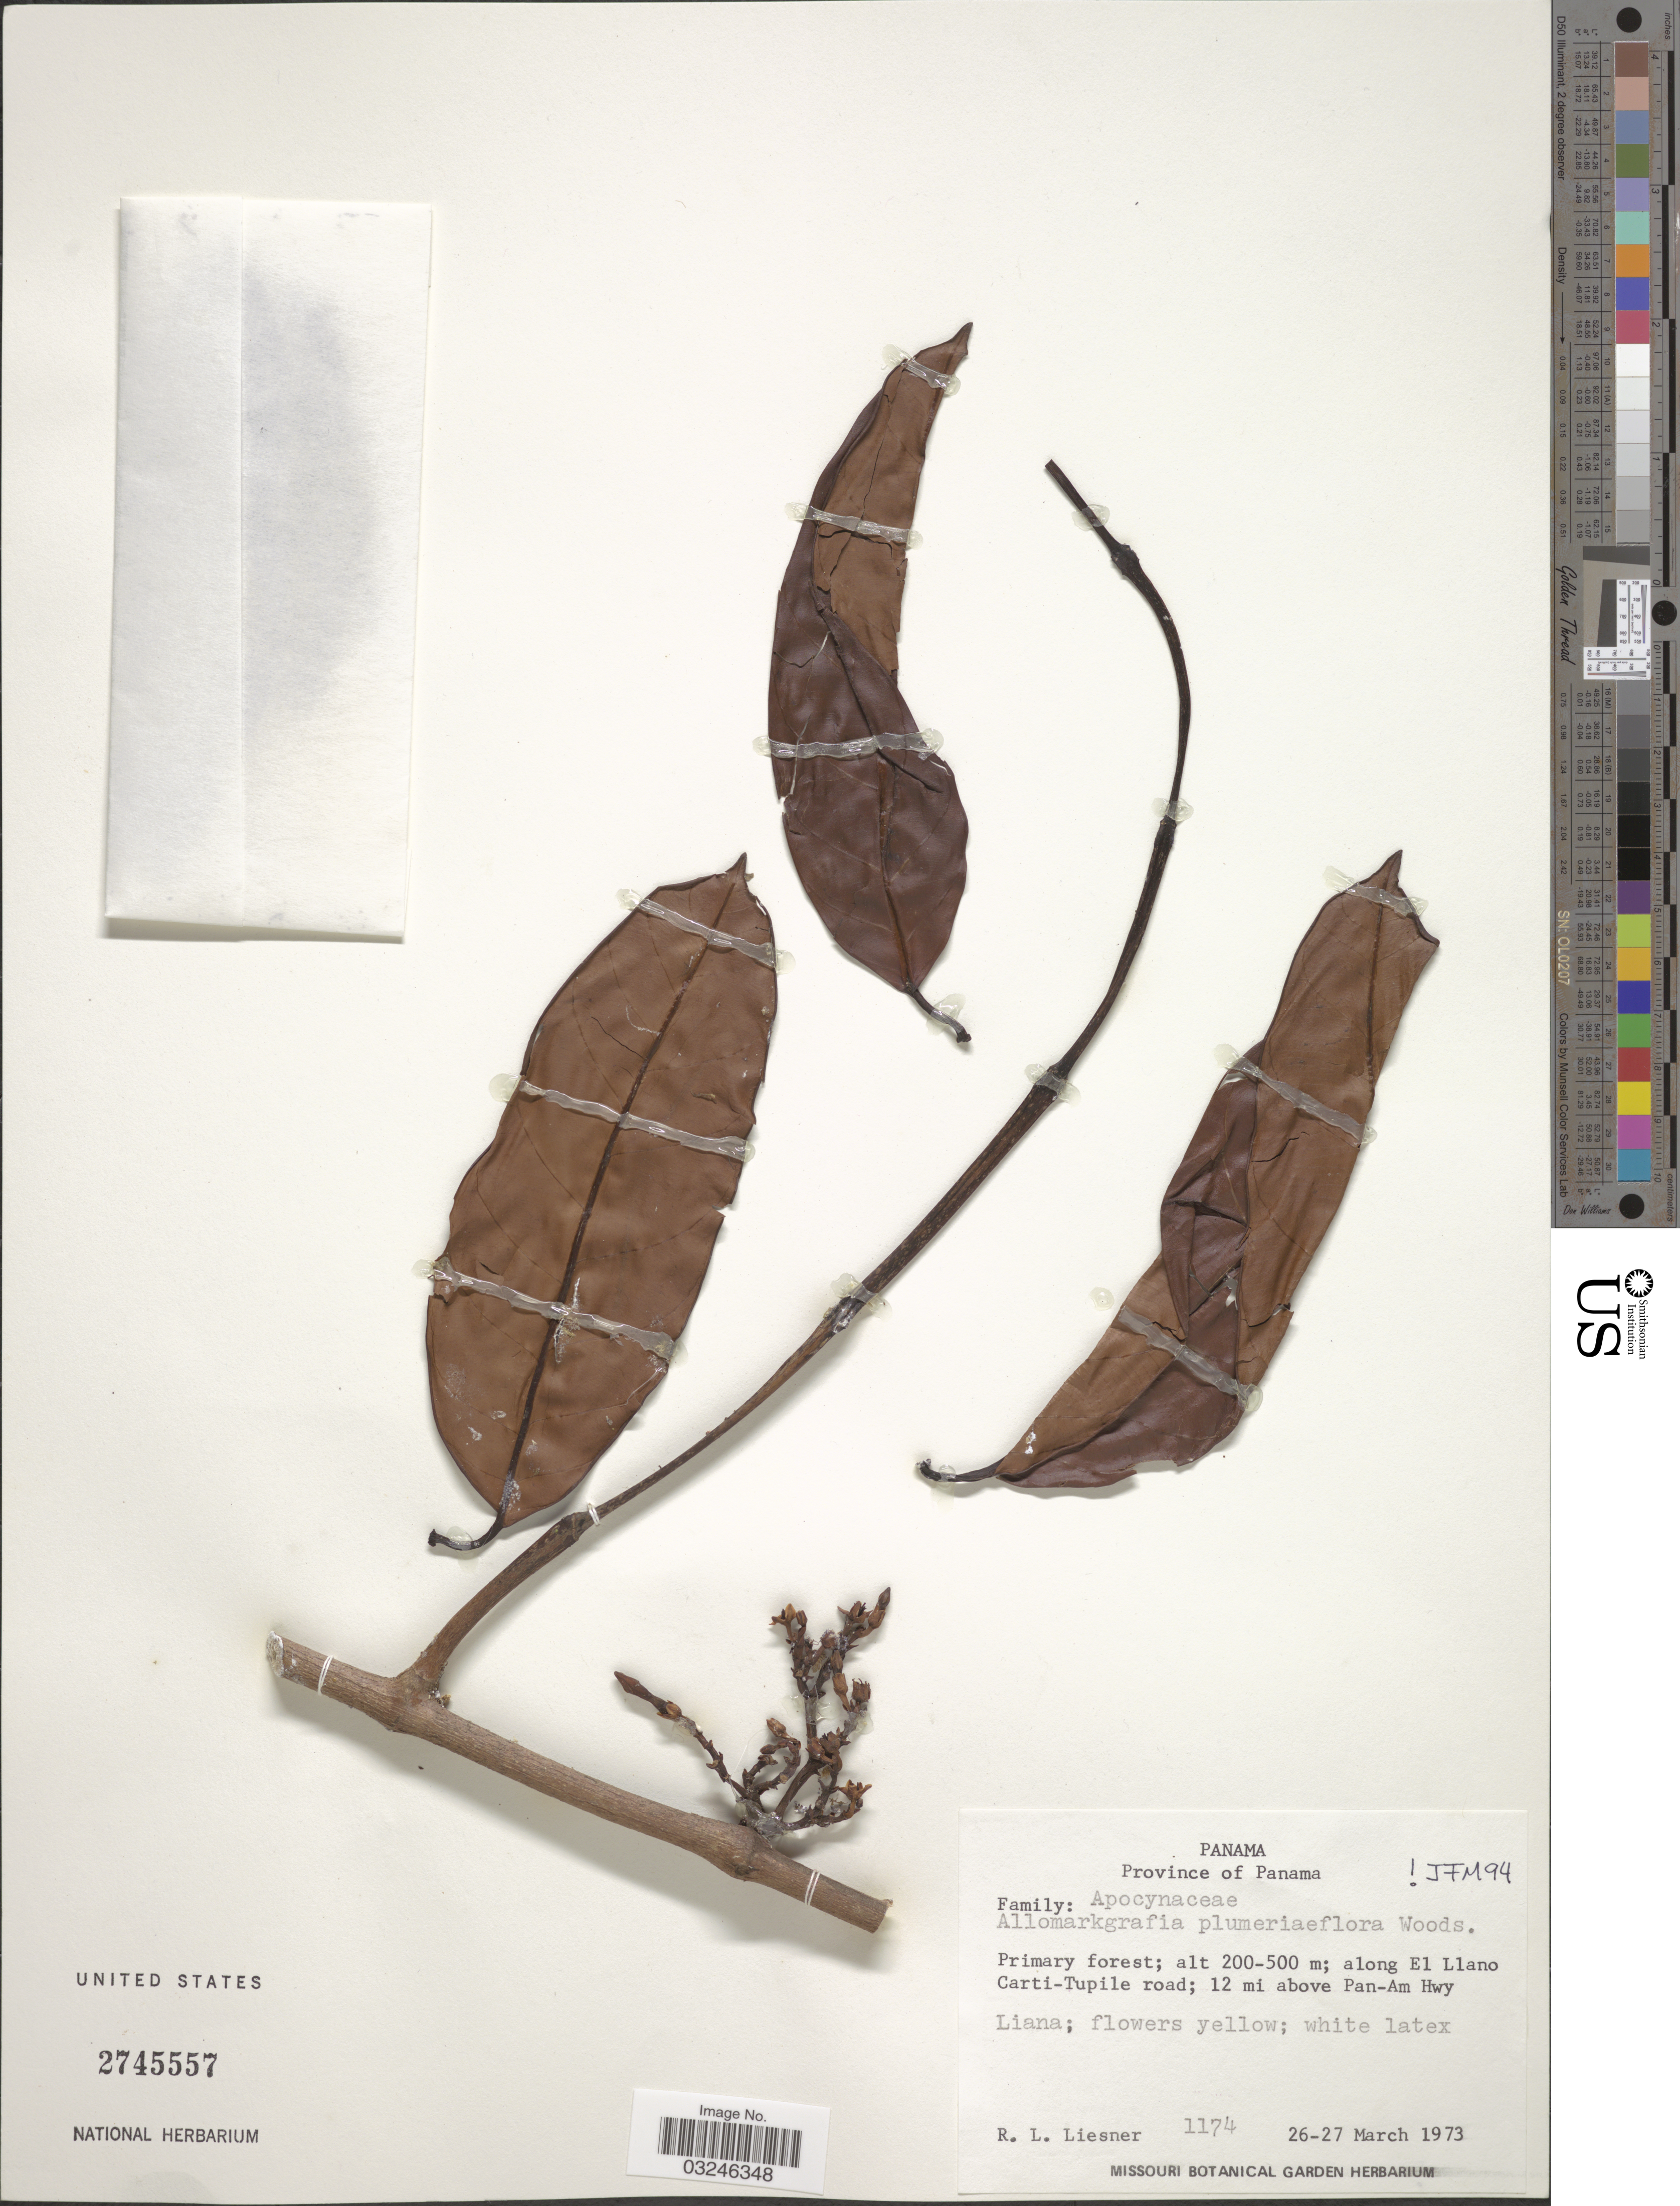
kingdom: Plantae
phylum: Tracheophyta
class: Magnoliopsida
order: Gentianales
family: Apocynaceae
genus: Allomarkgrafia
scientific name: Allomarkgrafia plumeriiflora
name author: Woodson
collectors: R. L. Liesner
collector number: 1174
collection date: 1973-03-26/1973-03-27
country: Panama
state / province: Panamá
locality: Along El Llano Carti-Tupile road; 12 mi above Pan-Am Hwy.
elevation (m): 200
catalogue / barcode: US 2745557